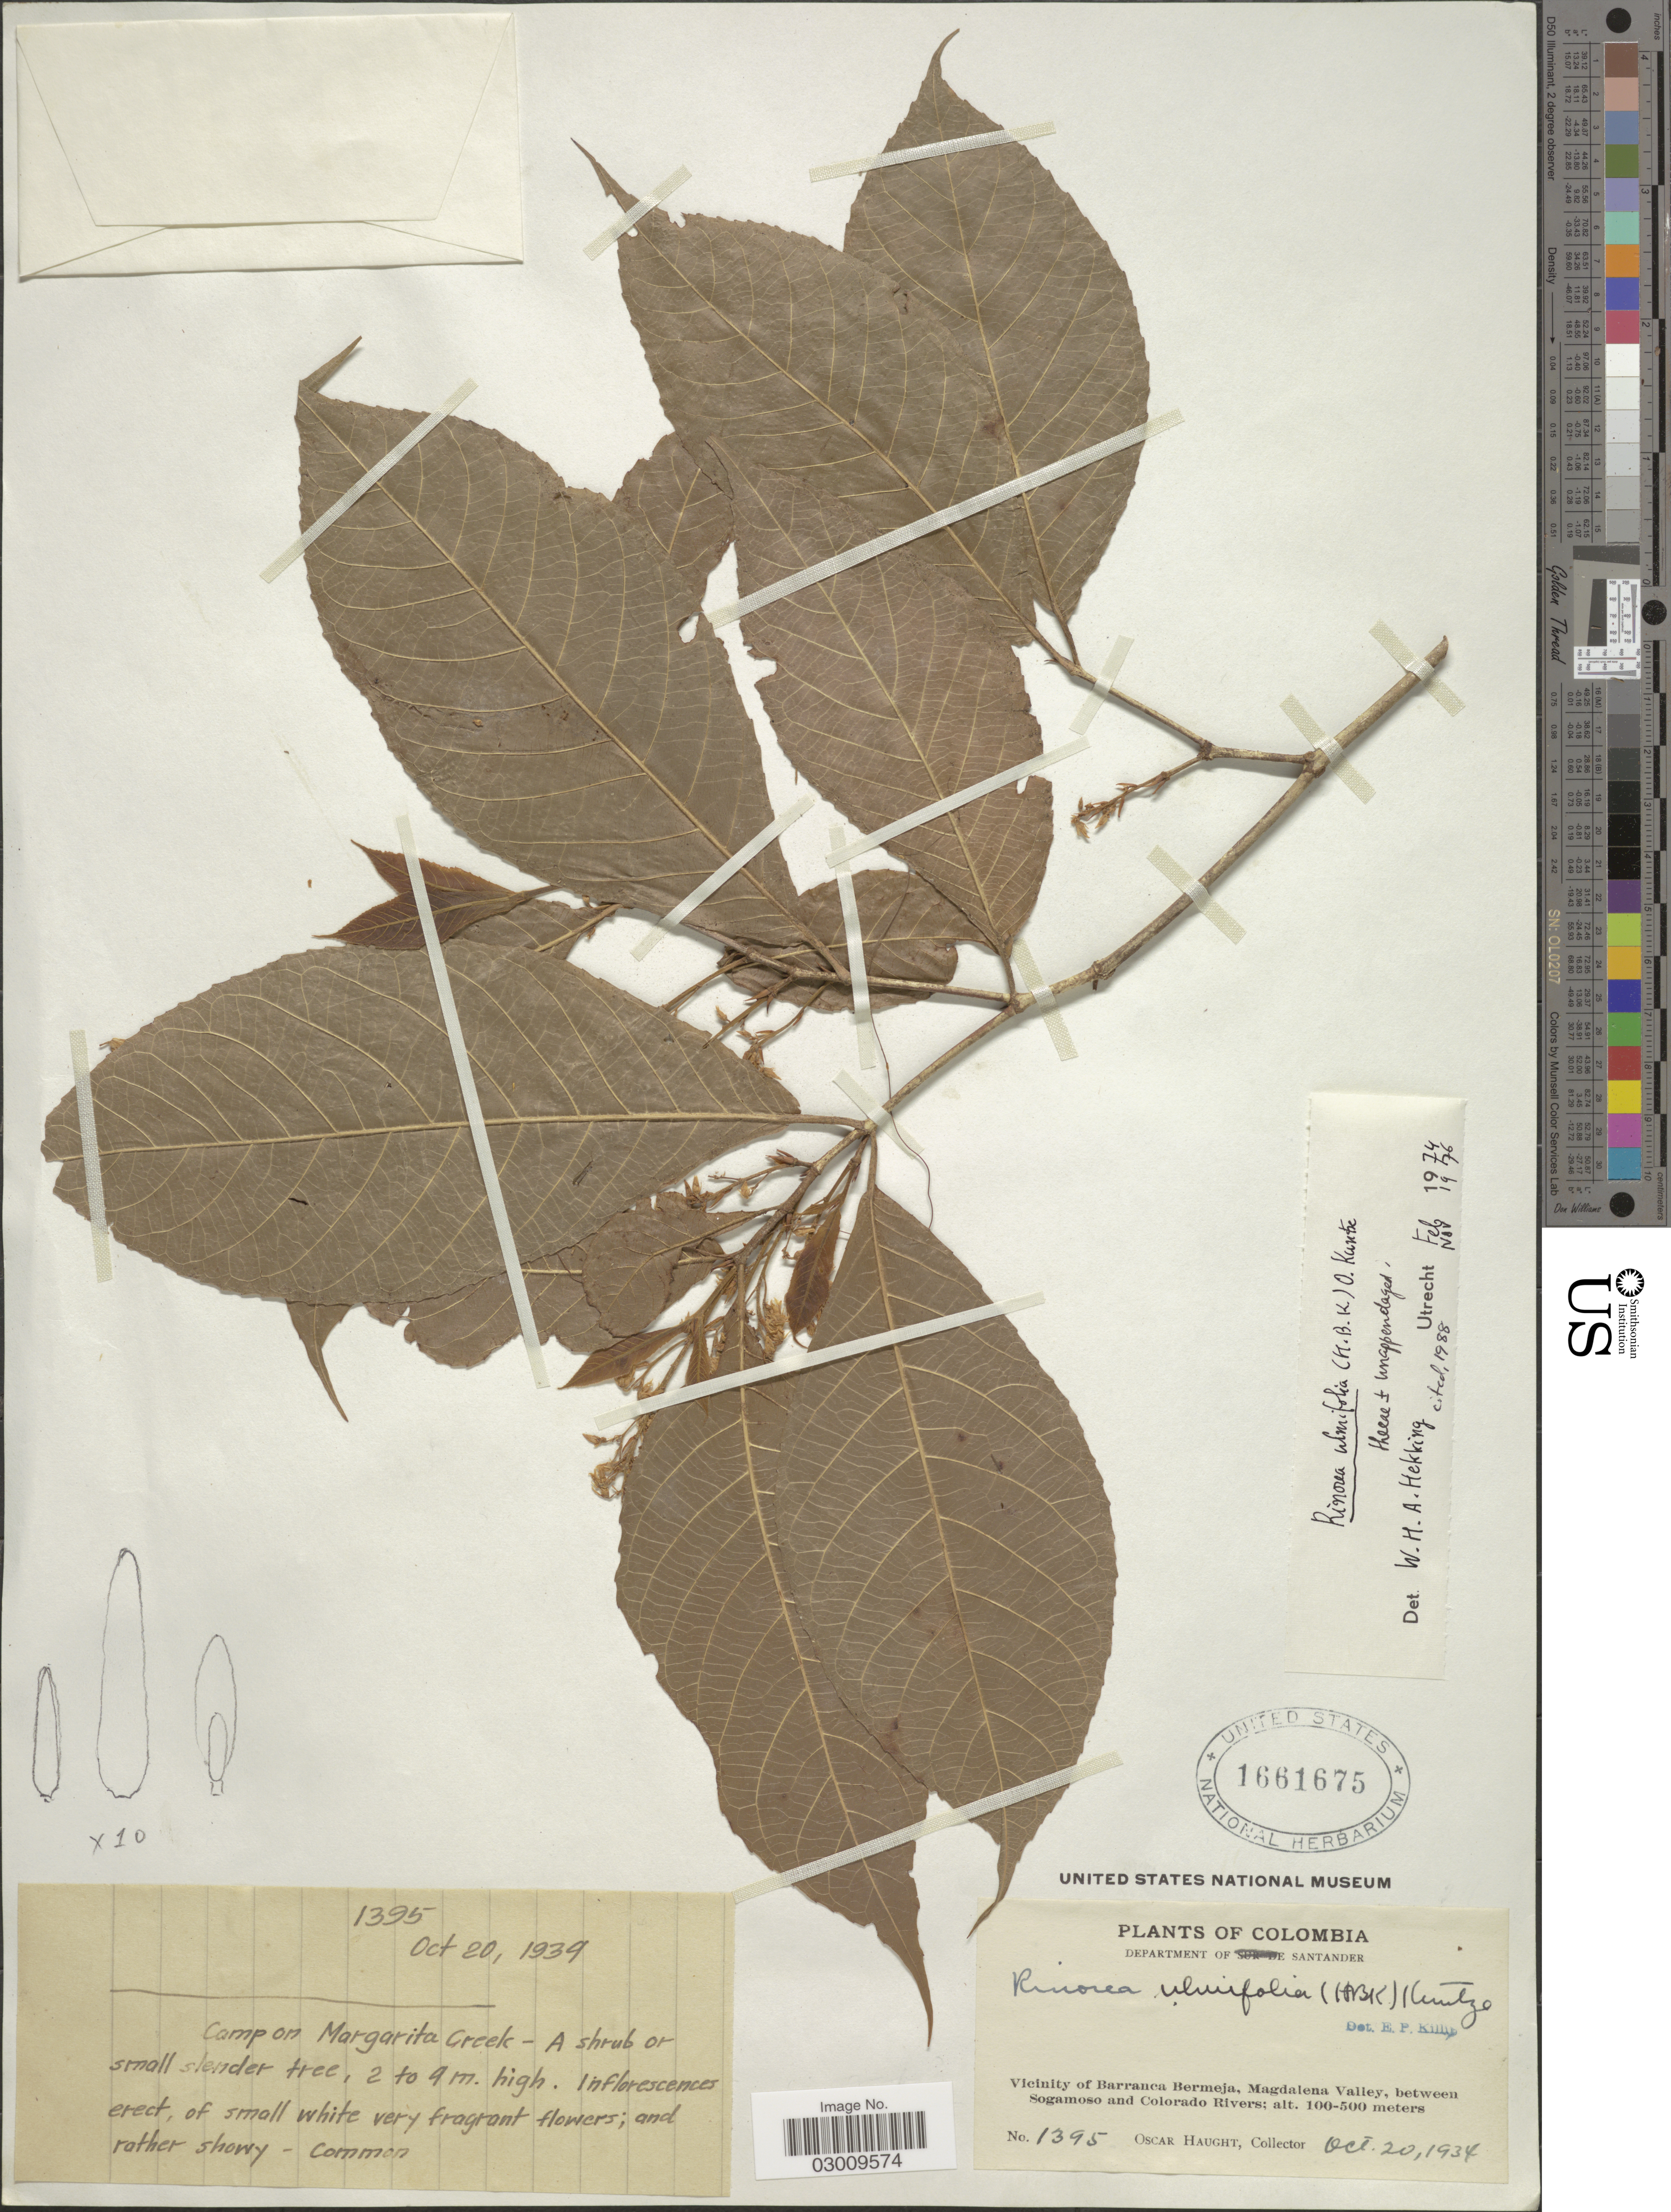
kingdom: Plantae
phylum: Tracheophyta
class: Magnoliopsida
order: Malpighiales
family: Violaceae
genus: Rinorea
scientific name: Rinorea ulmifolia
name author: Kuntze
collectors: O. L. Haught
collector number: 1395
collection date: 1934-10-20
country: Colombia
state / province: Santander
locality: Department of Santander. Vicinity of Barranca Bermeja, Magdalena Valley, between Sogamoso and Colorado Rivers. Camp on Margarita Creek.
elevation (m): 100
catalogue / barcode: US 1661675